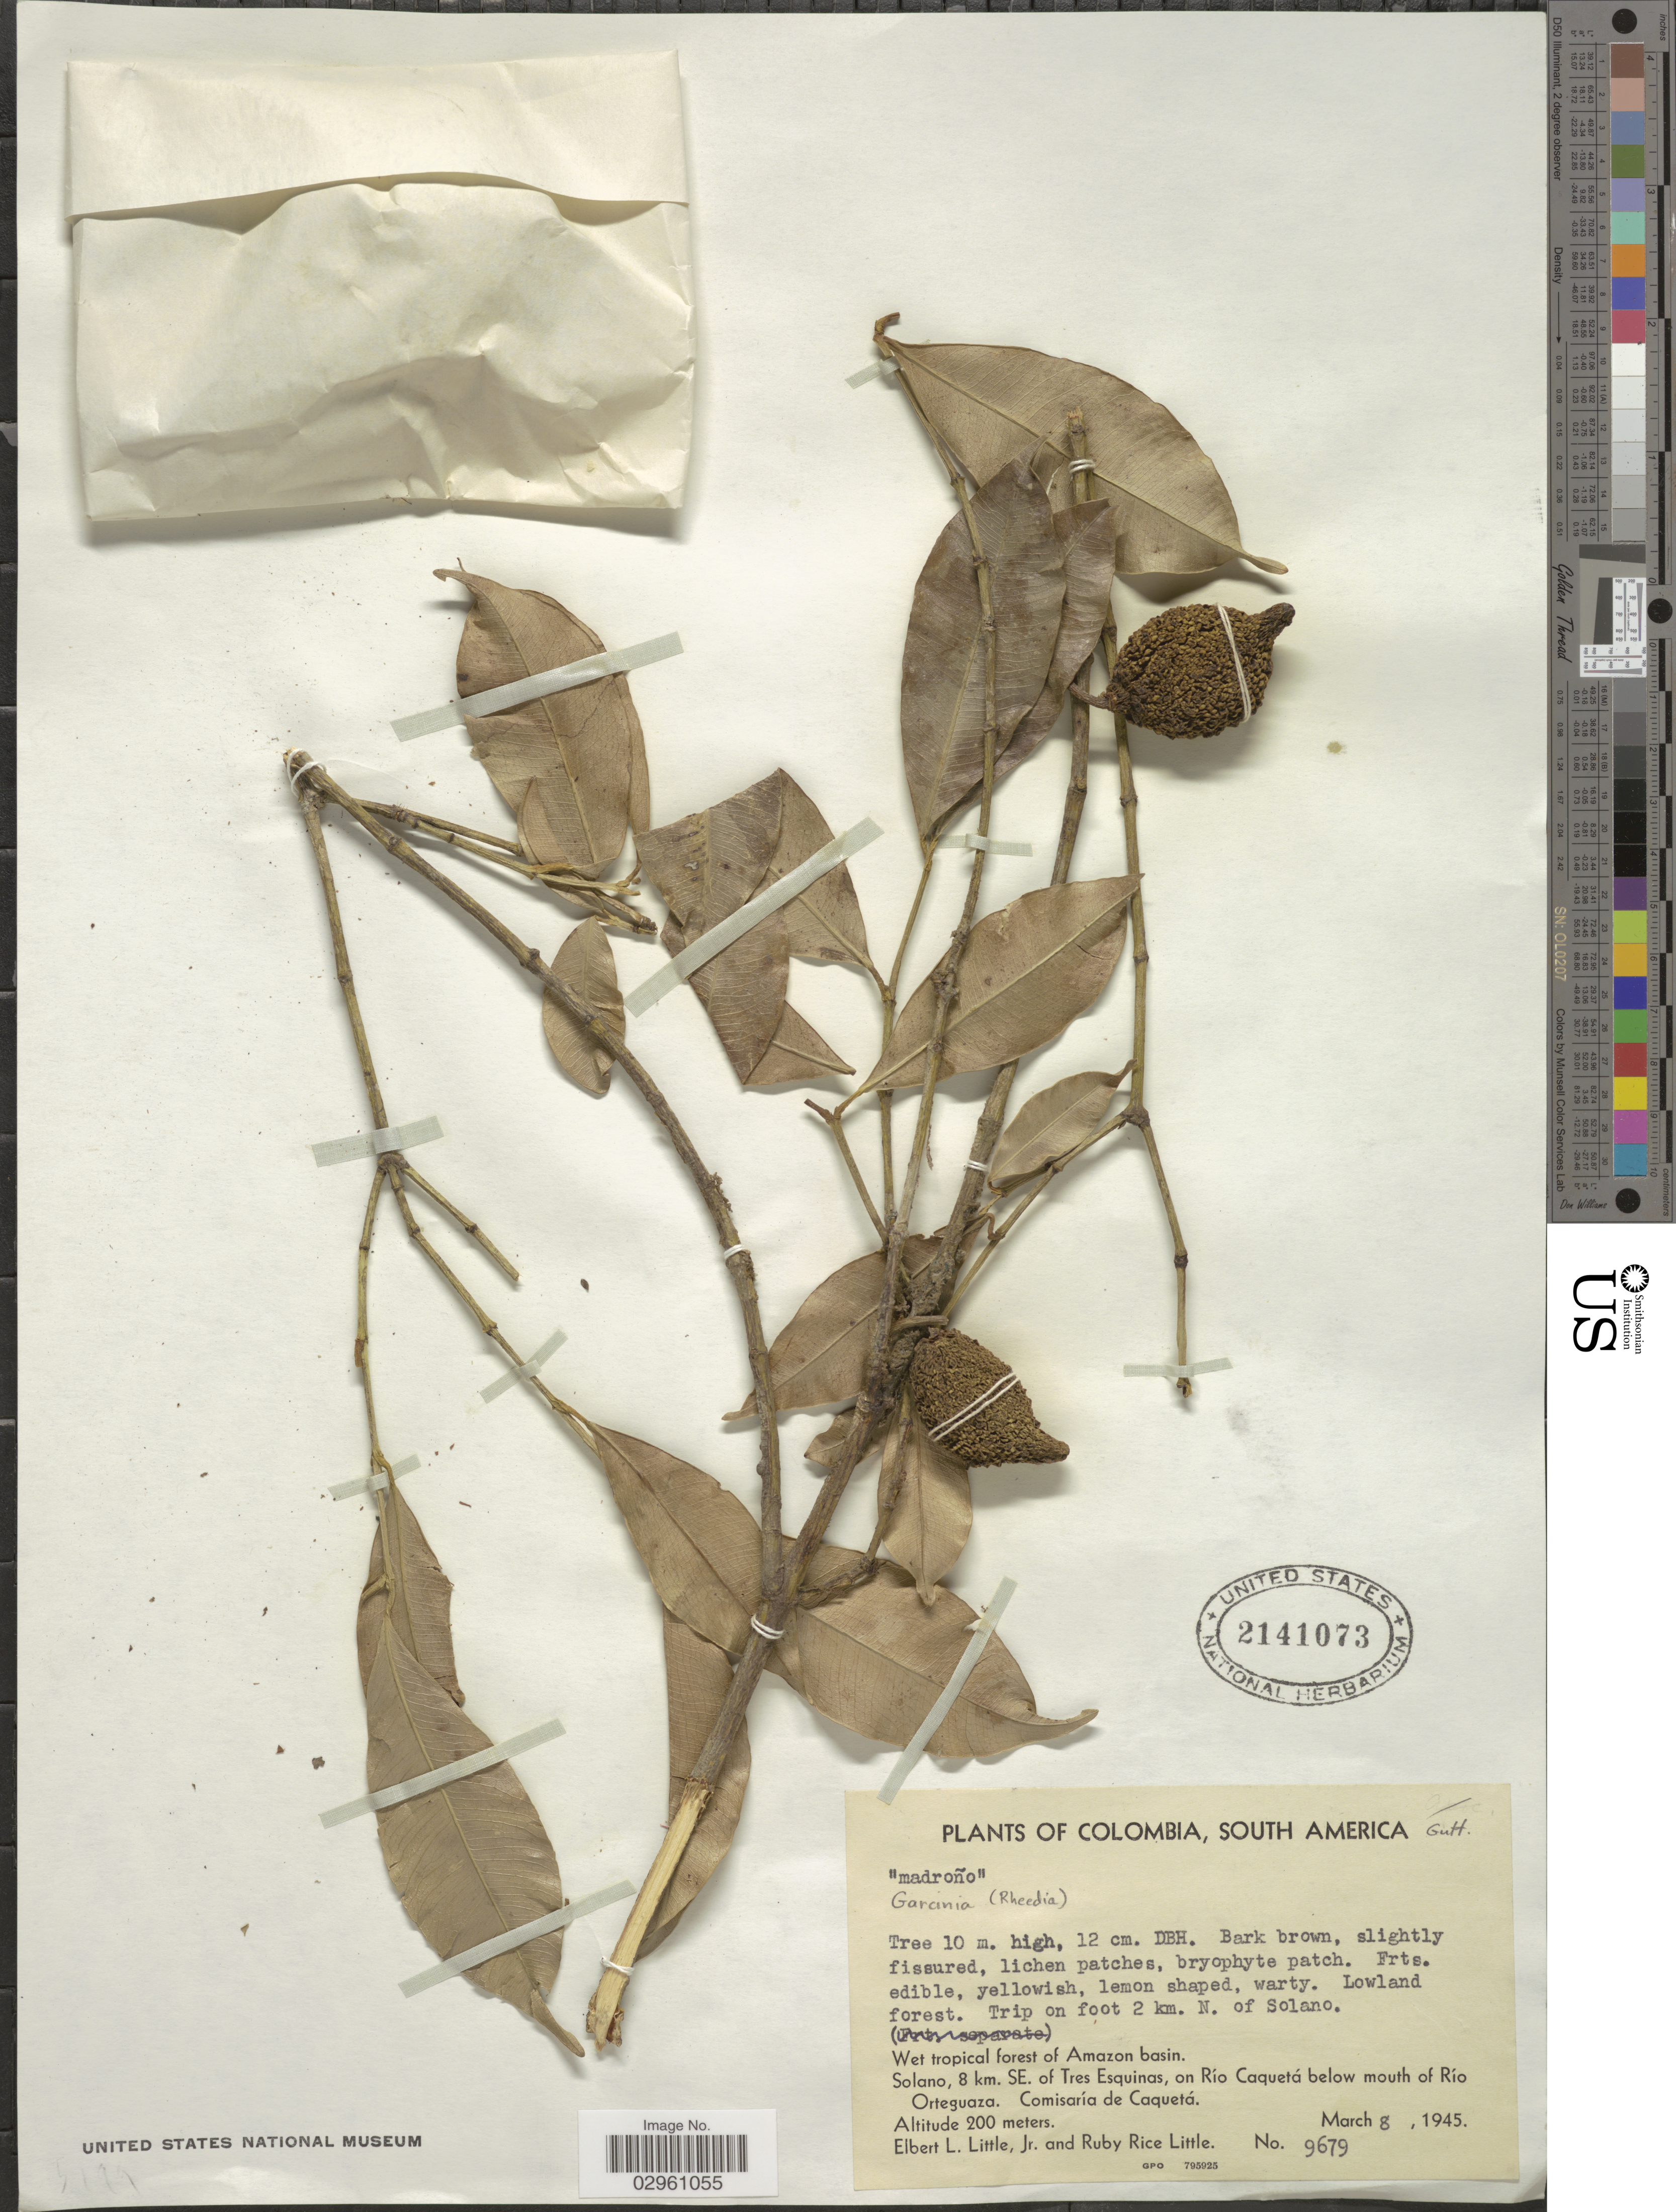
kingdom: Plantae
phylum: Tracheophyta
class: Magnoliopsida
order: Malpighiales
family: Clusiaceae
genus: Garcinia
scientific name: Garcinia sp.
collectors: E. L. Little & R. R. Little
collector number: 9679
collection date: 1945-03-08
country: Colombia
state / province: Amazônas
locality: Trip on foot 2 km. N. of Solano. Wet tropical forest of Amazon basin. Solano, 8 km. SE. of Tres Esquinas, on Río Caquetá below mouth of Río Orteguaza. Comisaría de Caquetá.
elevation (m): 200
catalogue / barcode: US 2141073